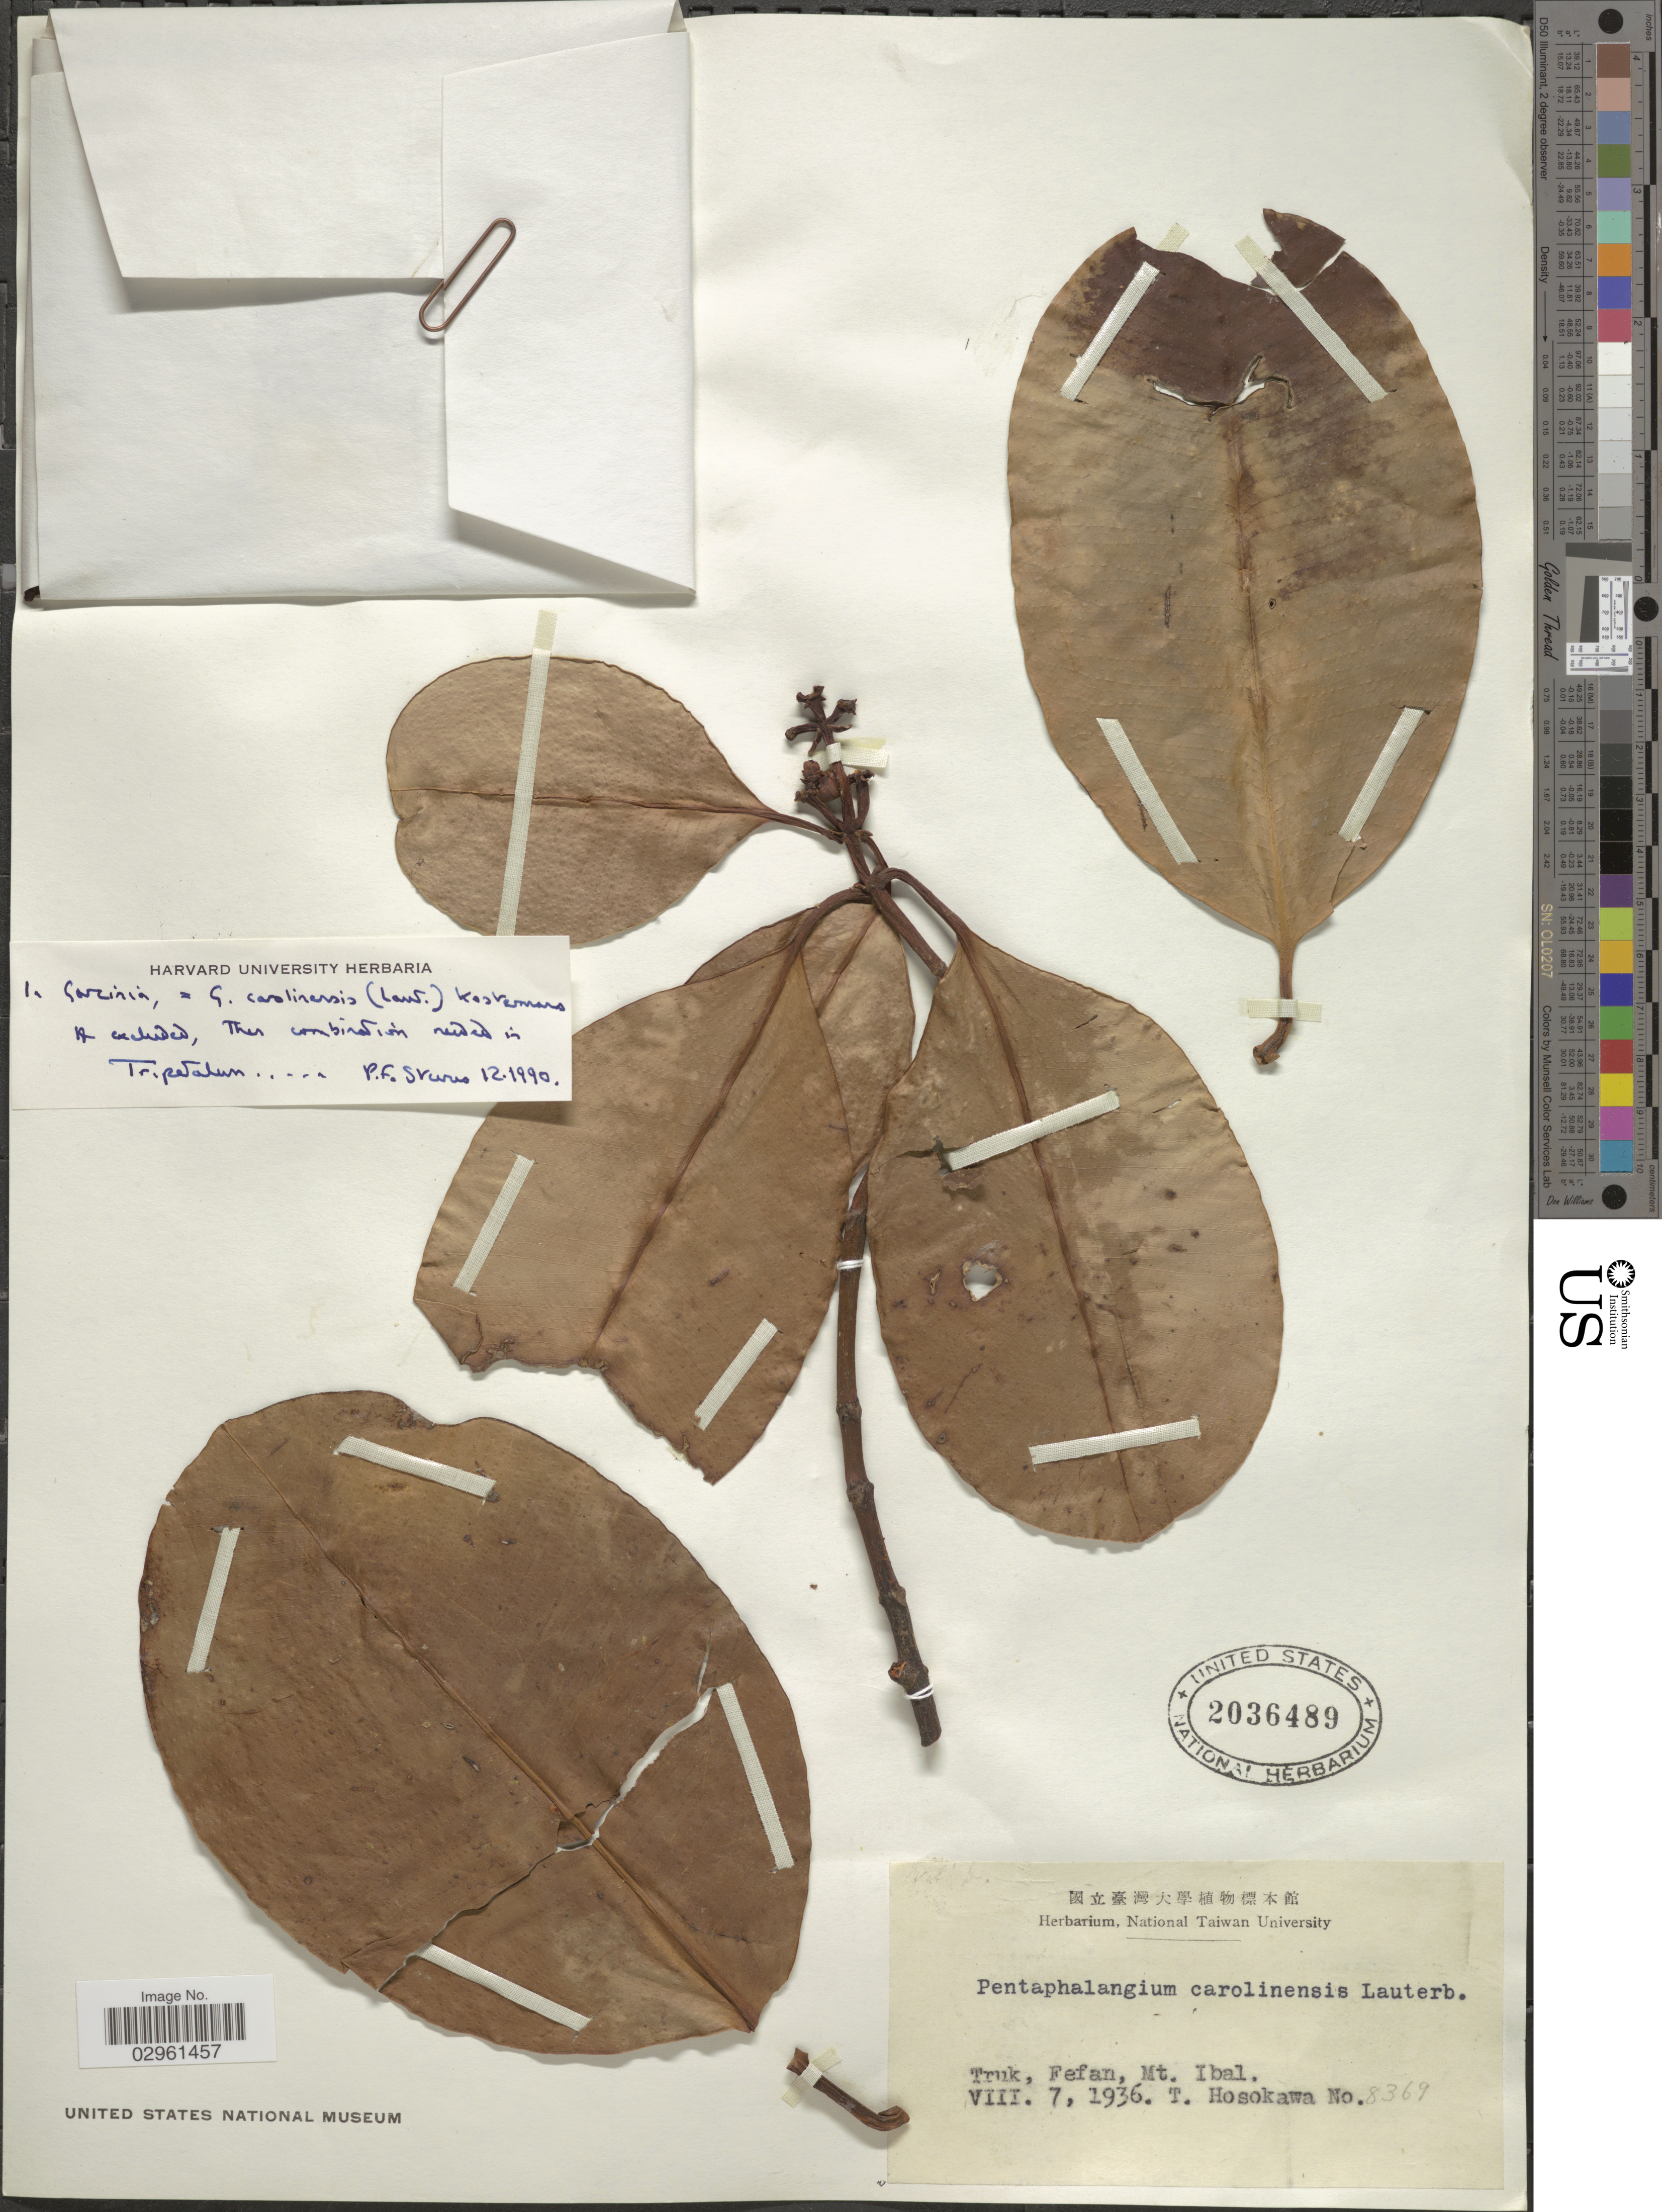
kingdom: Plantae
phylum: Tracheophyta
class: Magnoliopsida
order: Malpighiales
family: Clusiaceae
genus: Garcinia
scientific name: Garcinia carolinensis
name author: (Lauterb.) Kosterm.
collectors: T. Hosokawa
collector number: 8369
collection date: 1936-08-07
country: Micronesia, Federated States of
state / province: Truk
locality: Truk, Fefan, Mt. Ibal.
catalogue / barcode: US 2036489